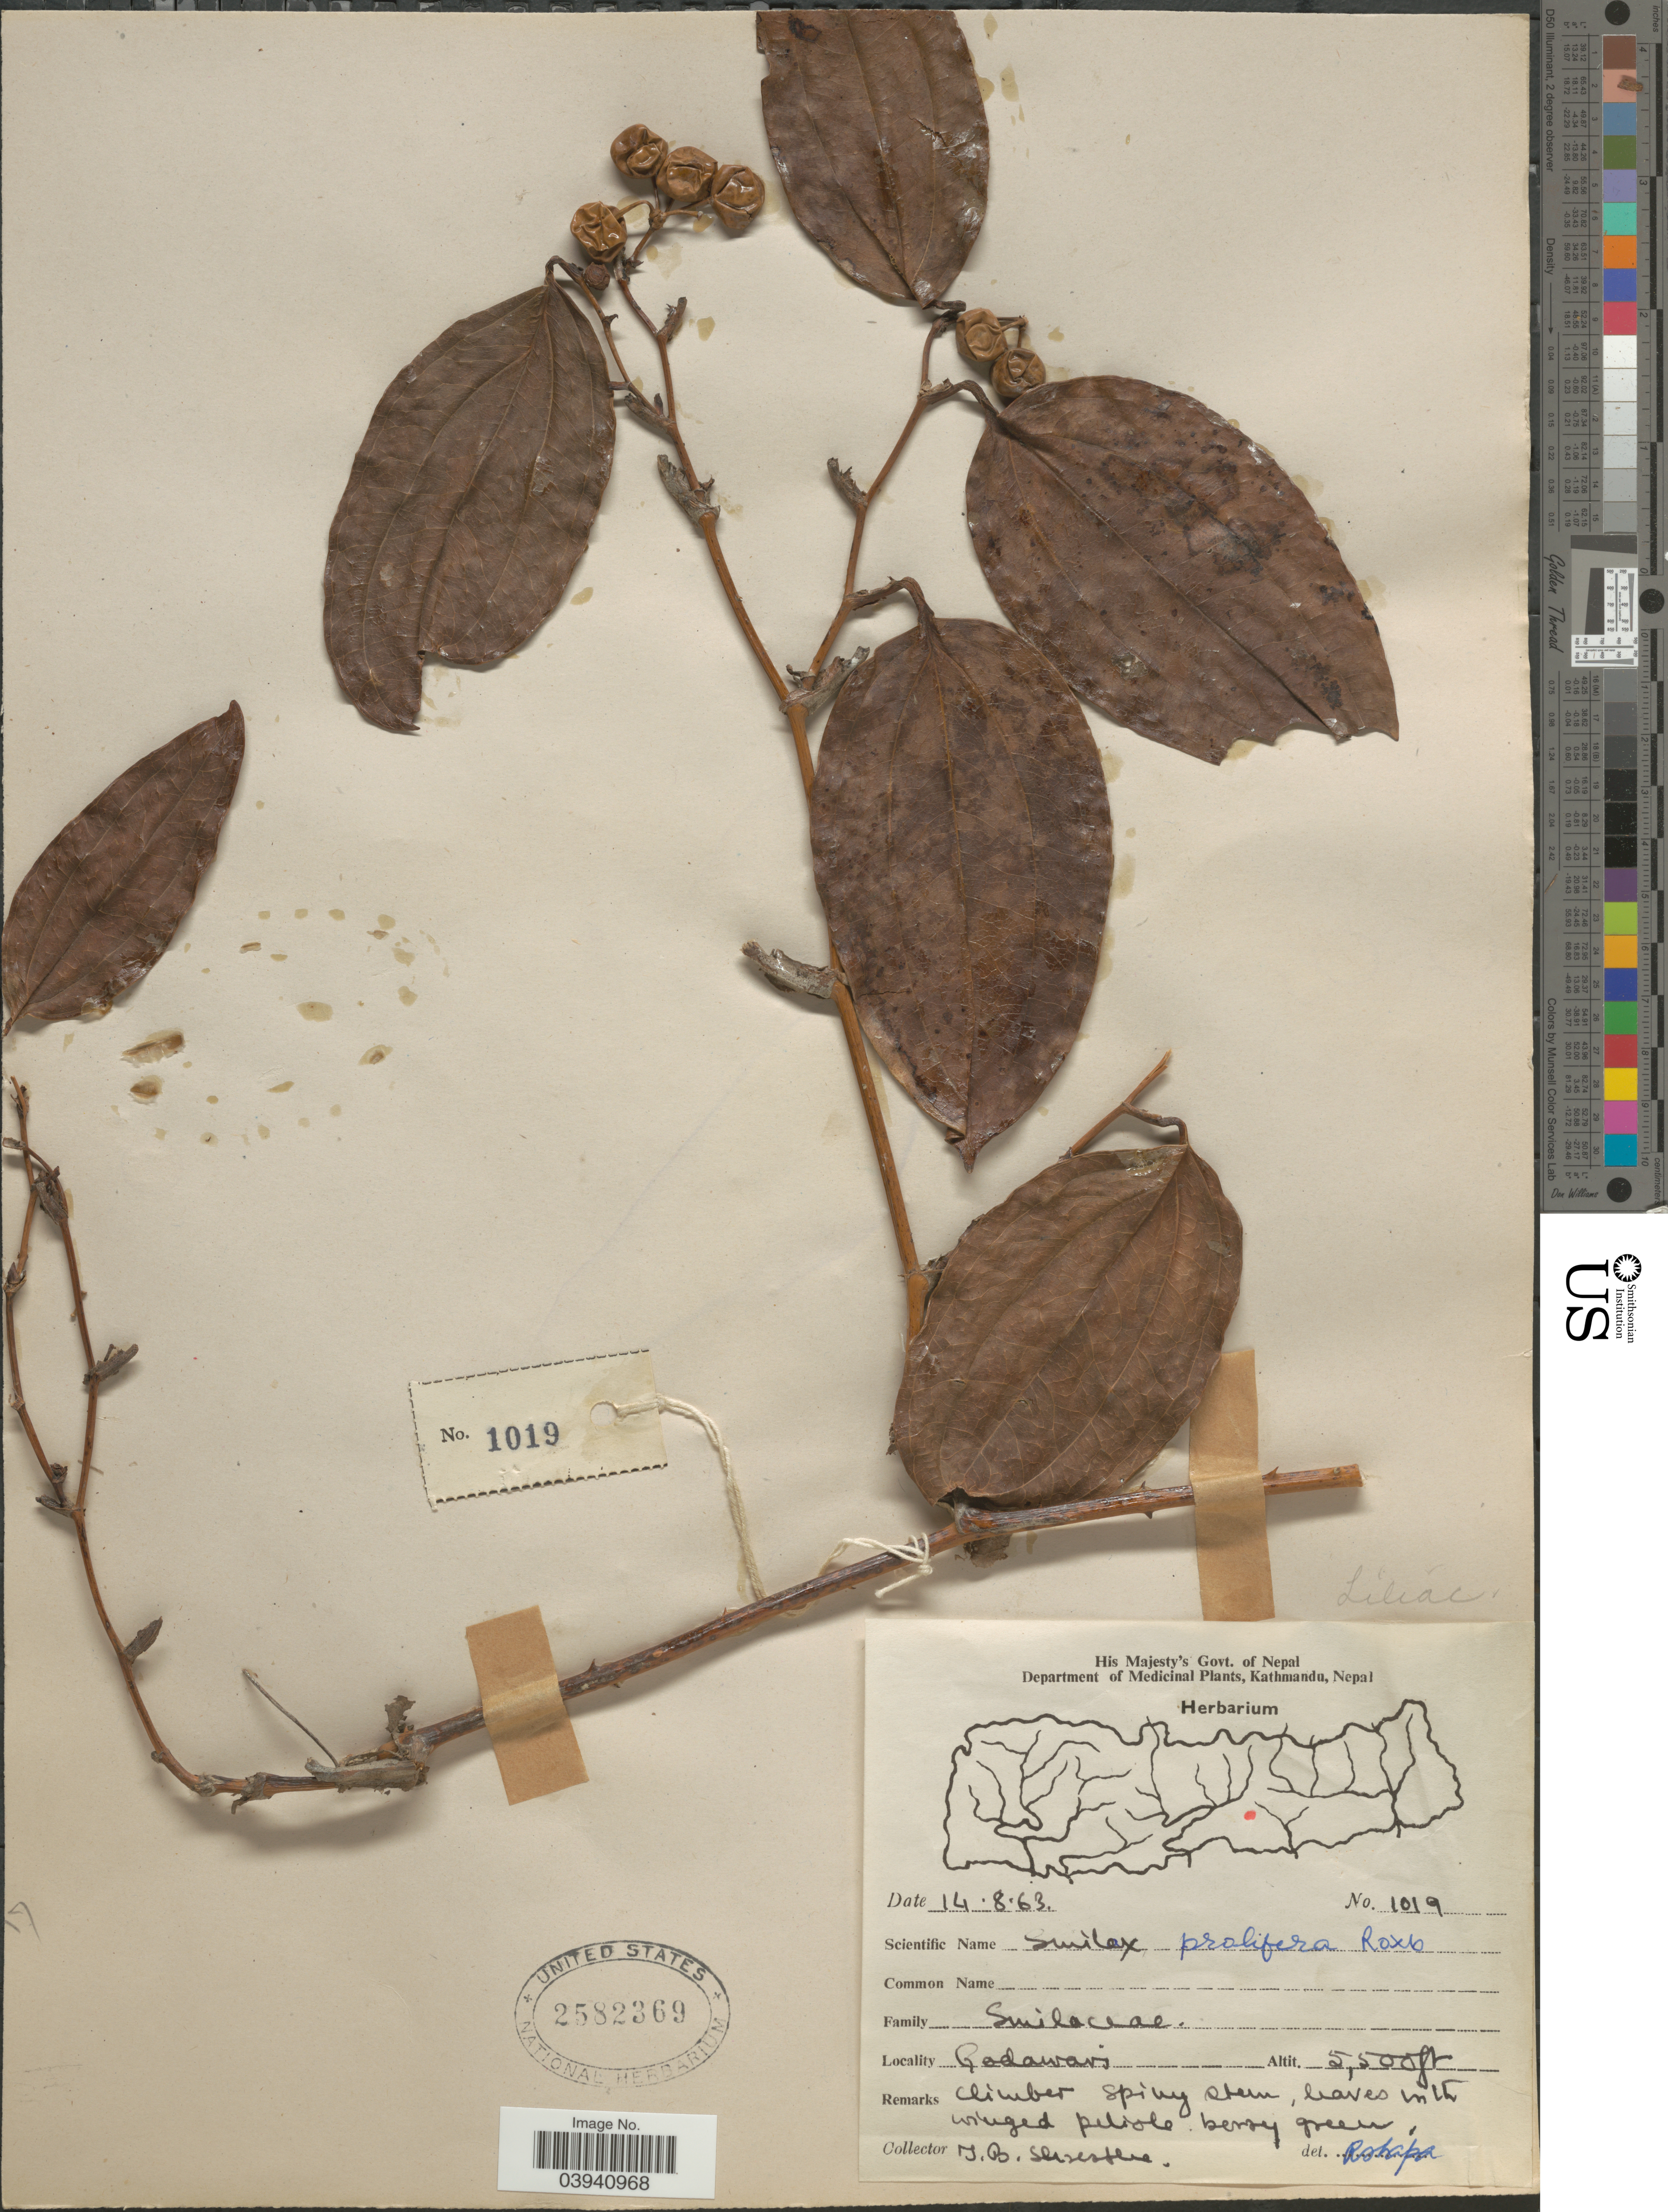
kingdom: Plantae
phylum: Tracheophyta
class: Liliopsida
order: Liliales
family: Smilacaceae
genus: Smilax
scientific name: Smilax prolifera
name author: Roxb.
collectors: T. B. Shrestha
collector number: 1019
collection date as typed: Transcribed d/m/y: 14/8/63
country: Nepal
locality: Godawari.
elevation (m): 1676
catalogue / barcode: US 2582369